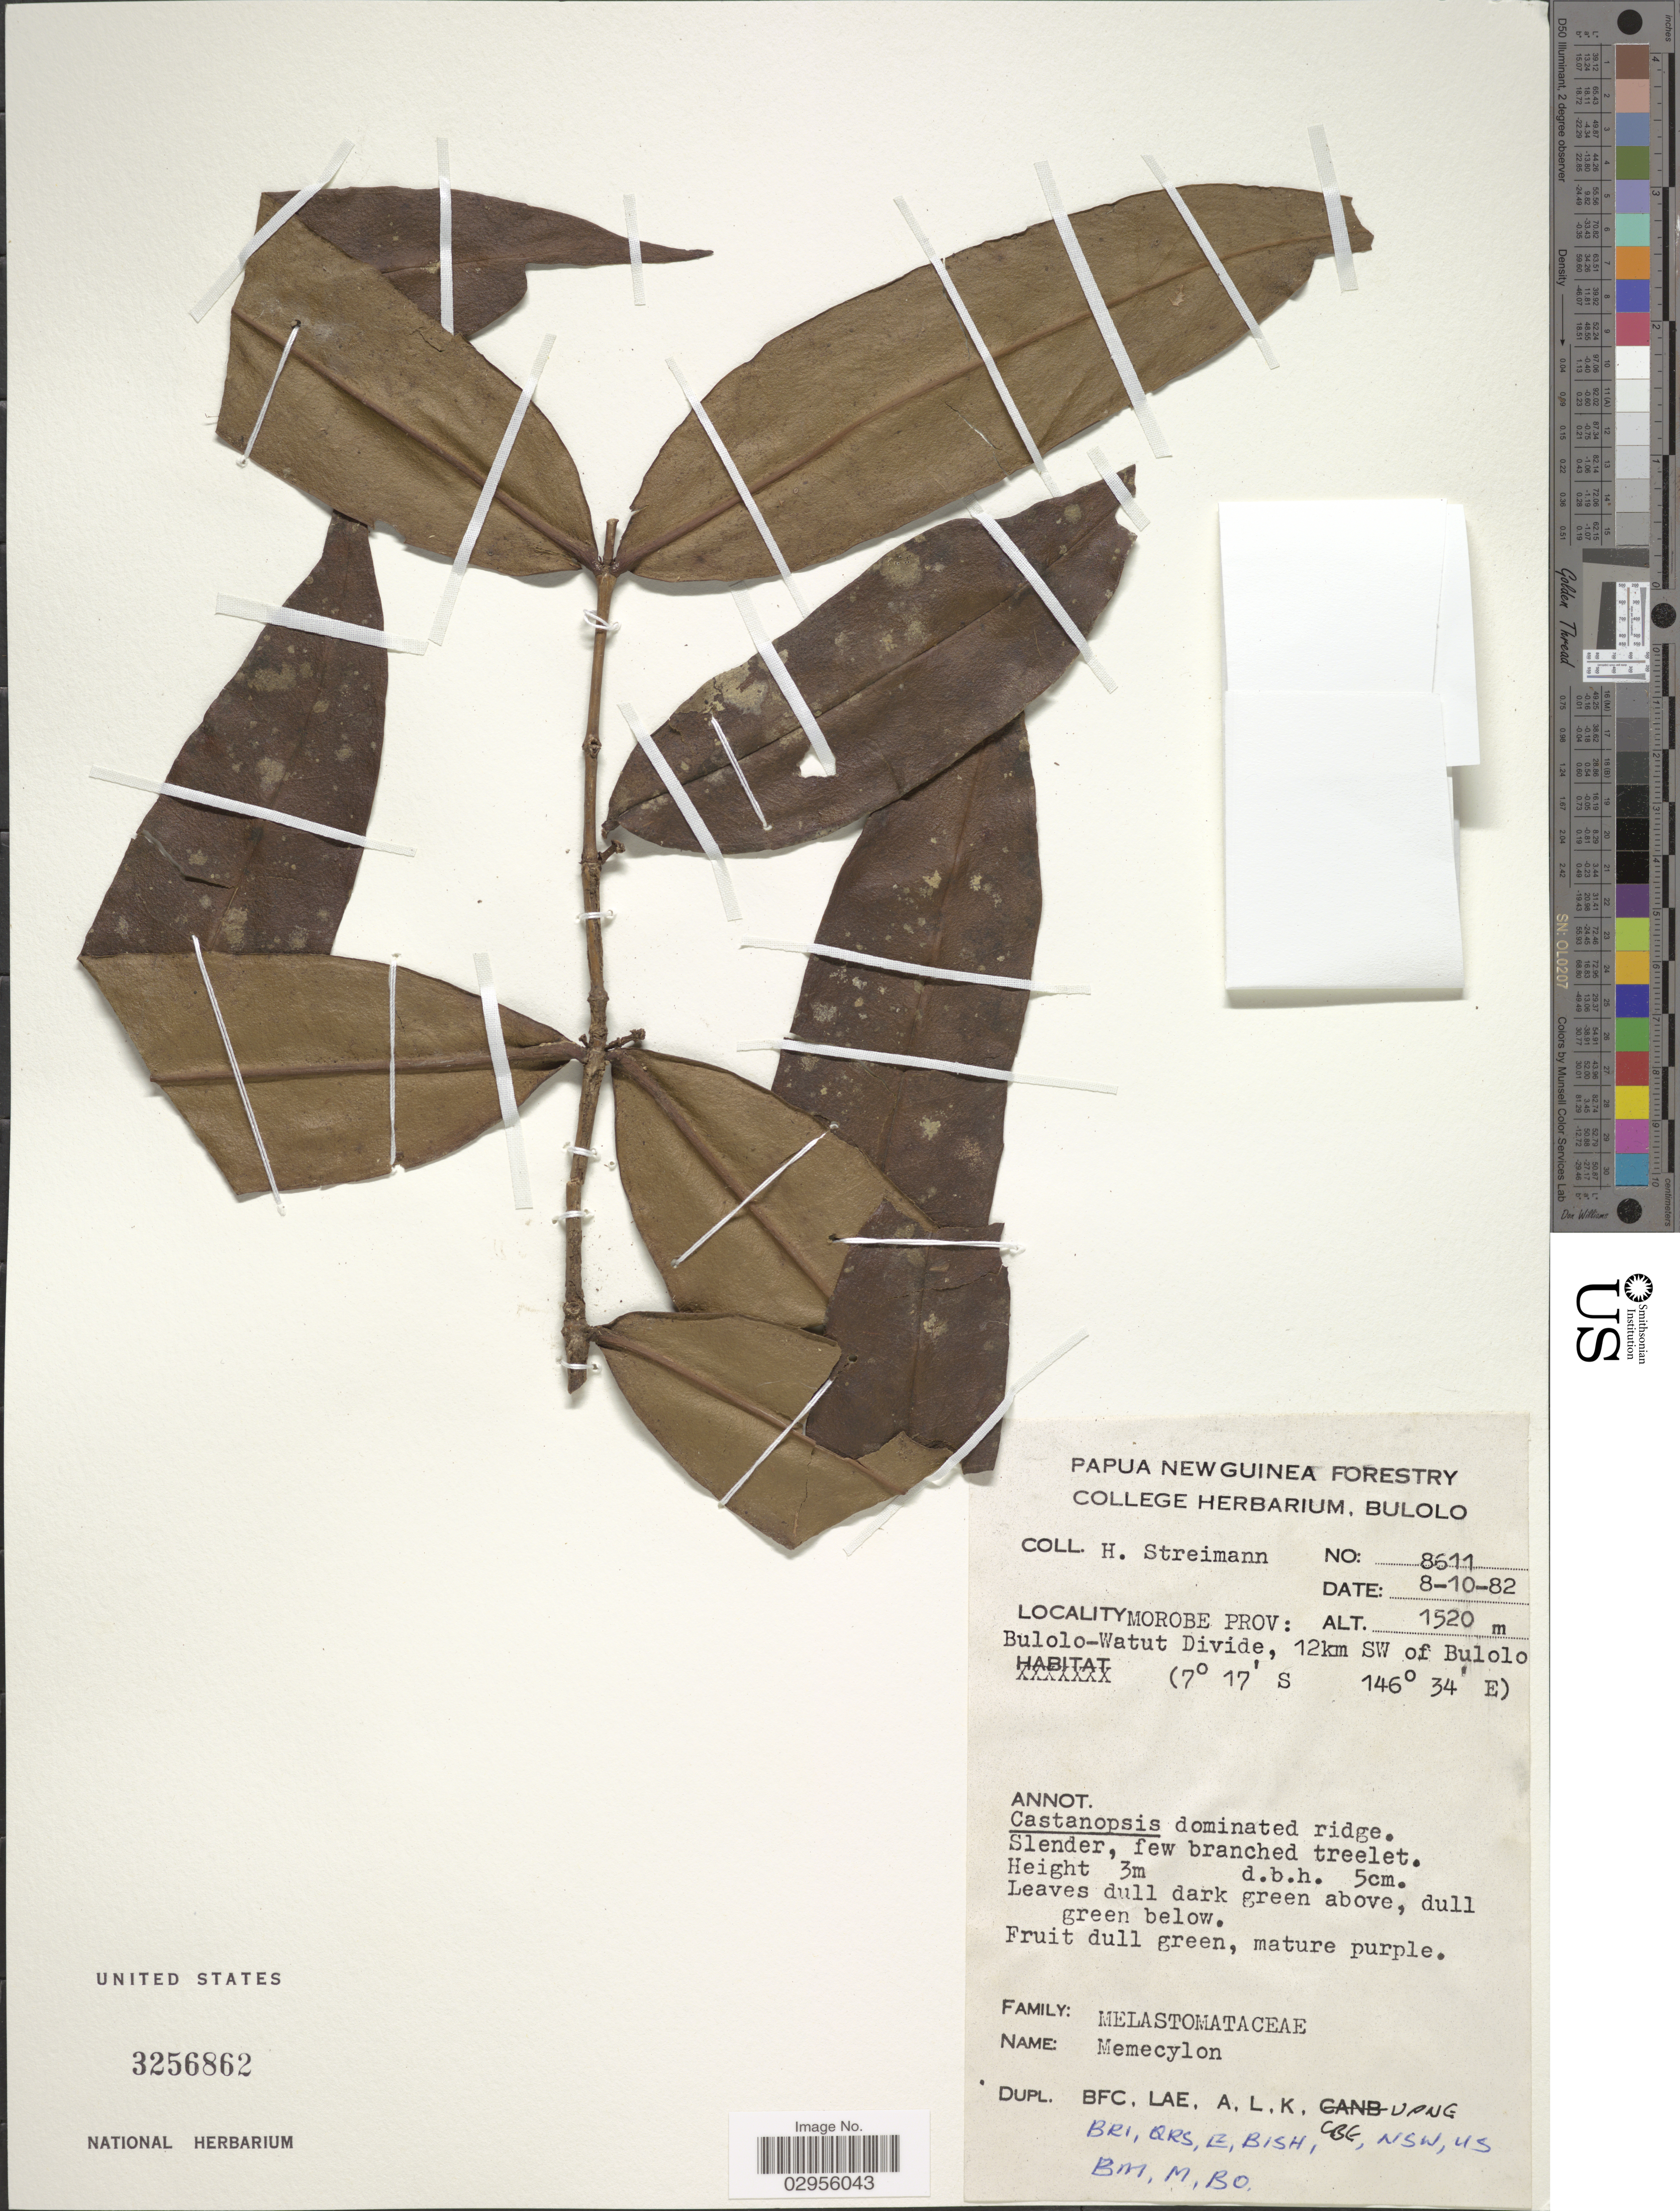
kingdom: Plantae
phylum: Tracheophyta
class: Magnoliopsida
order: Myrtales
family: Melastomataceae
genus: Memecylon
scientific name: Memecylon sp.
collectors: H. Streimann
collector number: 8611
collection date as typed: Transcribed d/m/y: 8/10/82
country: Papua New Guinea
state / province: Morobe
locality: Bulolo-Watut Divide, 12km SW of Bulolo.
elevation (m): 1520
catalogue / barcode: US 3256862